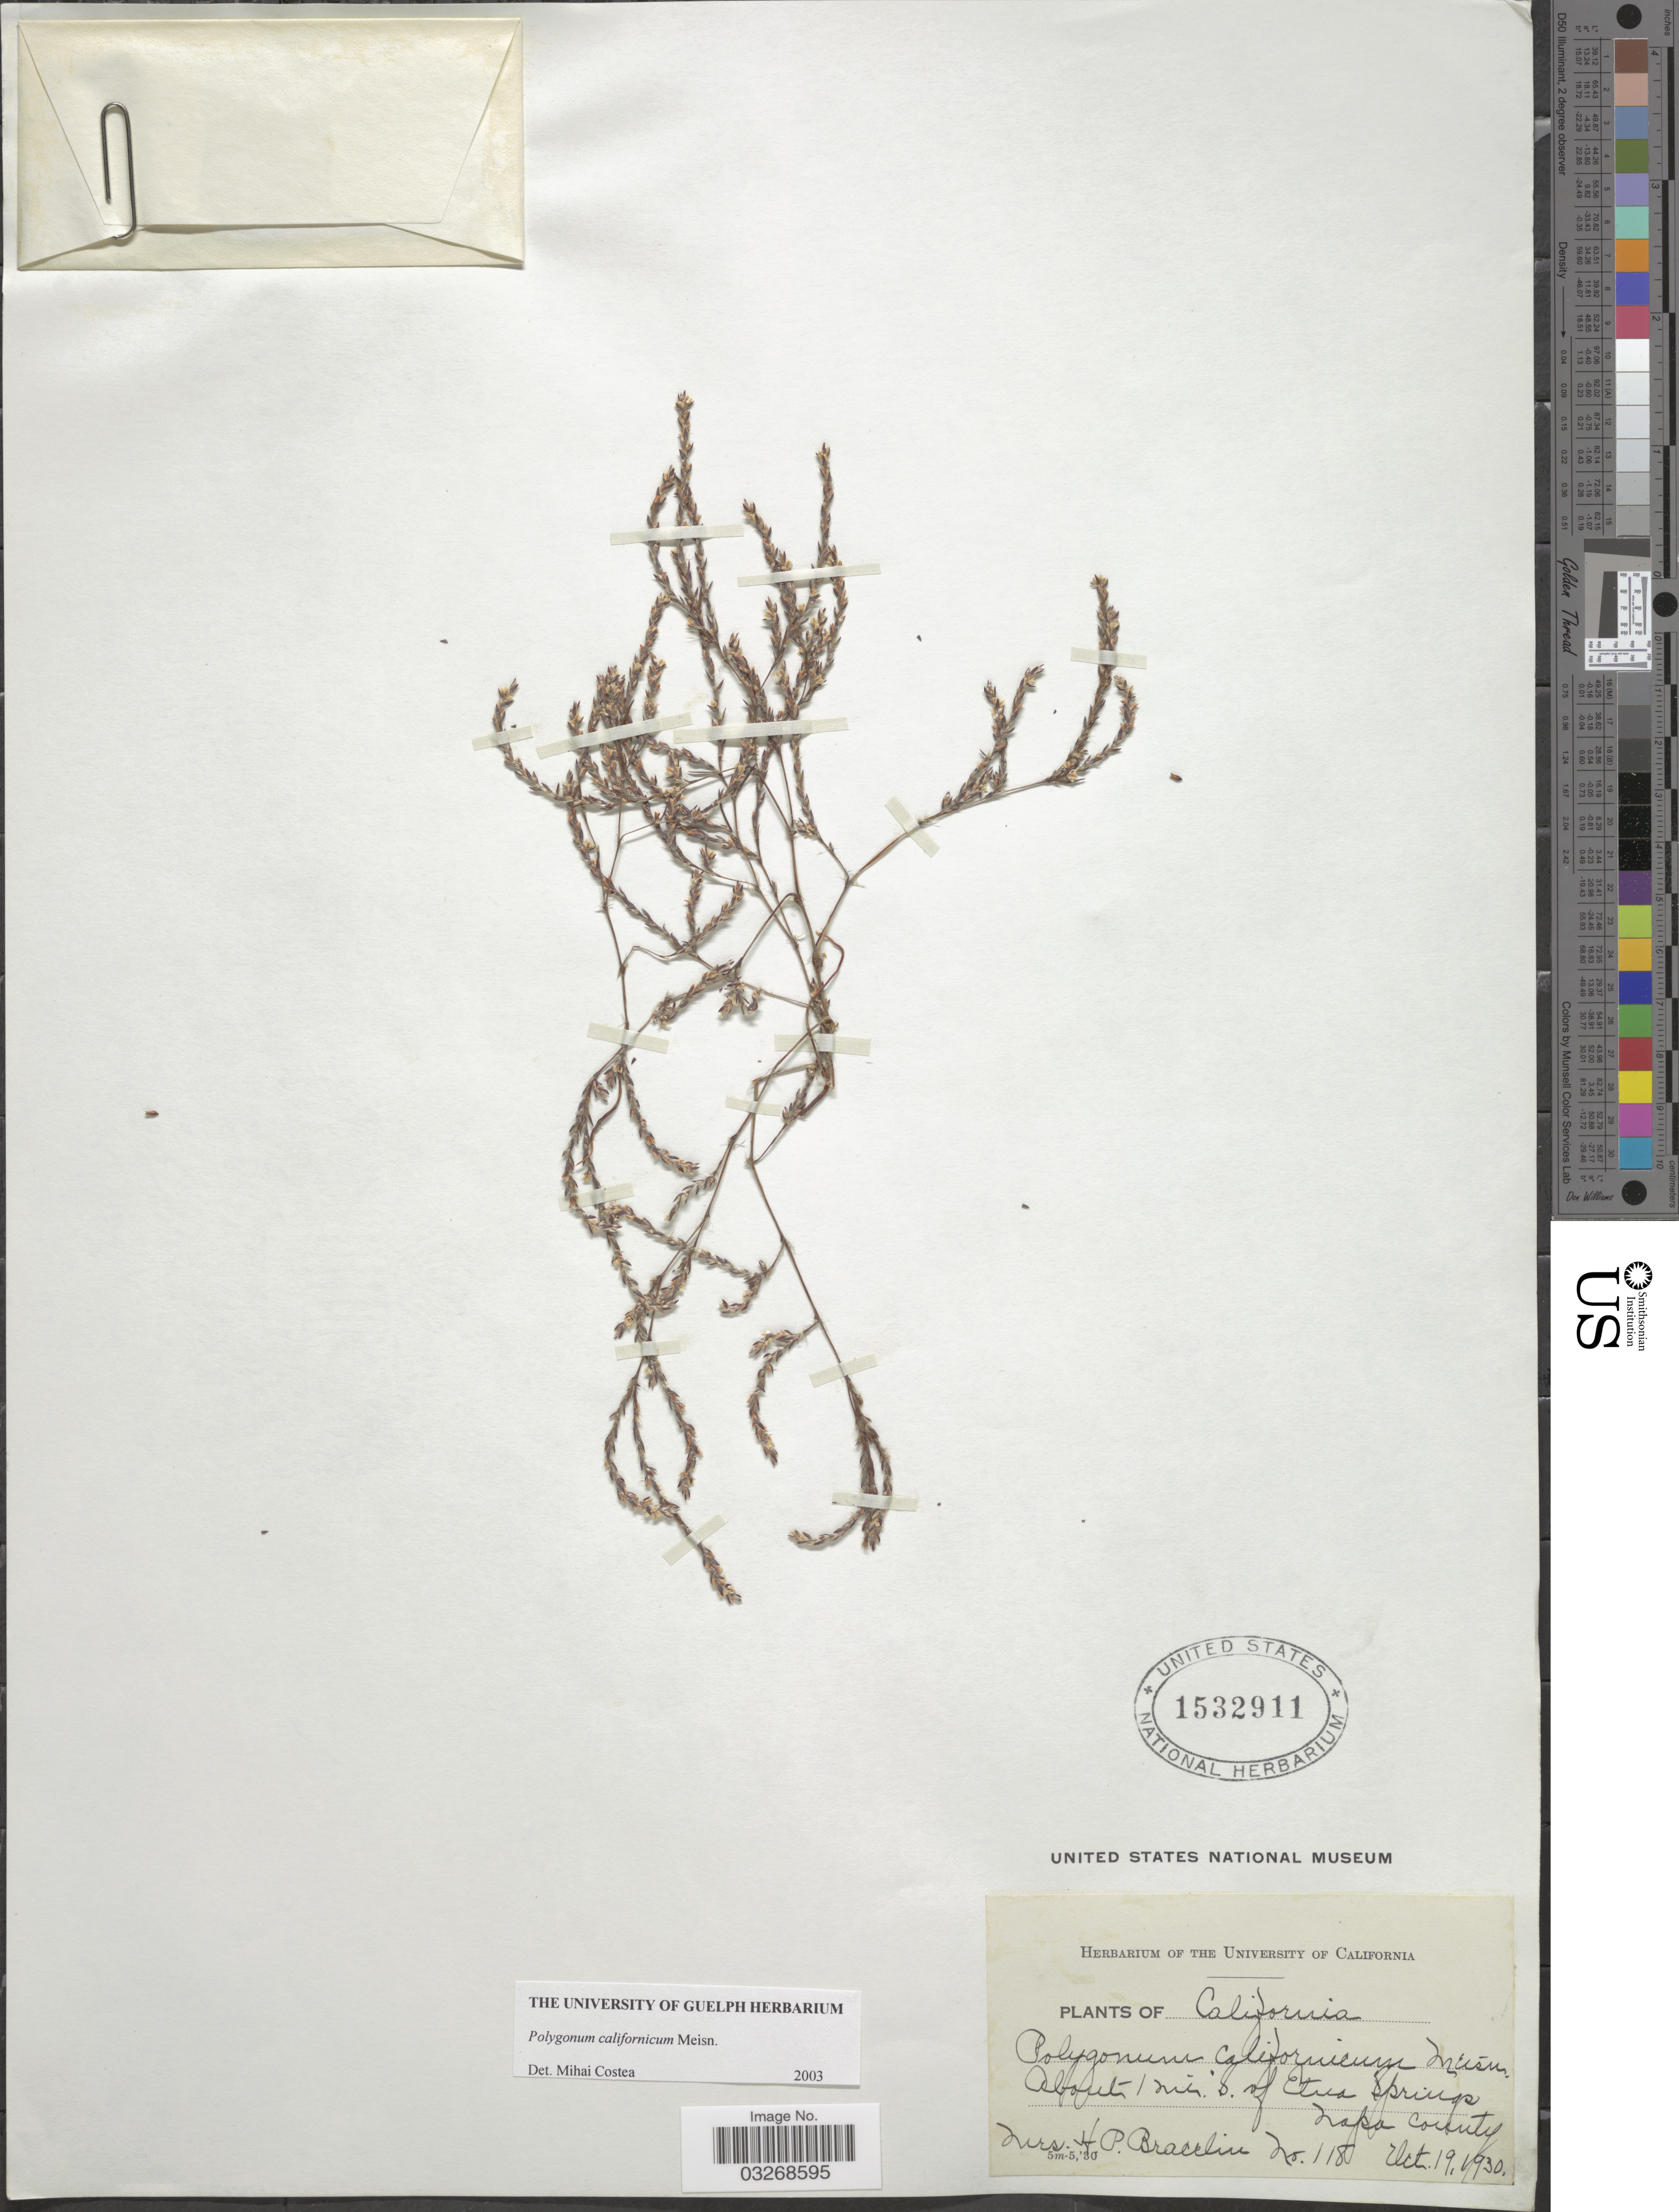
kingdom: Plantae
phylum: Tracheophyta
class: Magnoliopsida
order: Caryophyllales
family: Polygonaceae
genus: Polygonum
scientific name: Polygonum californicum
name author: Meisn.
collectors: H. Bracelin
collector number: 118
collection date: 1930-10-19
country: United States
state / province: California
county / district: Napa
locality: About 1 mi. s. of Etna Springs. Napa County.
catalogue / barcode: US 1532911